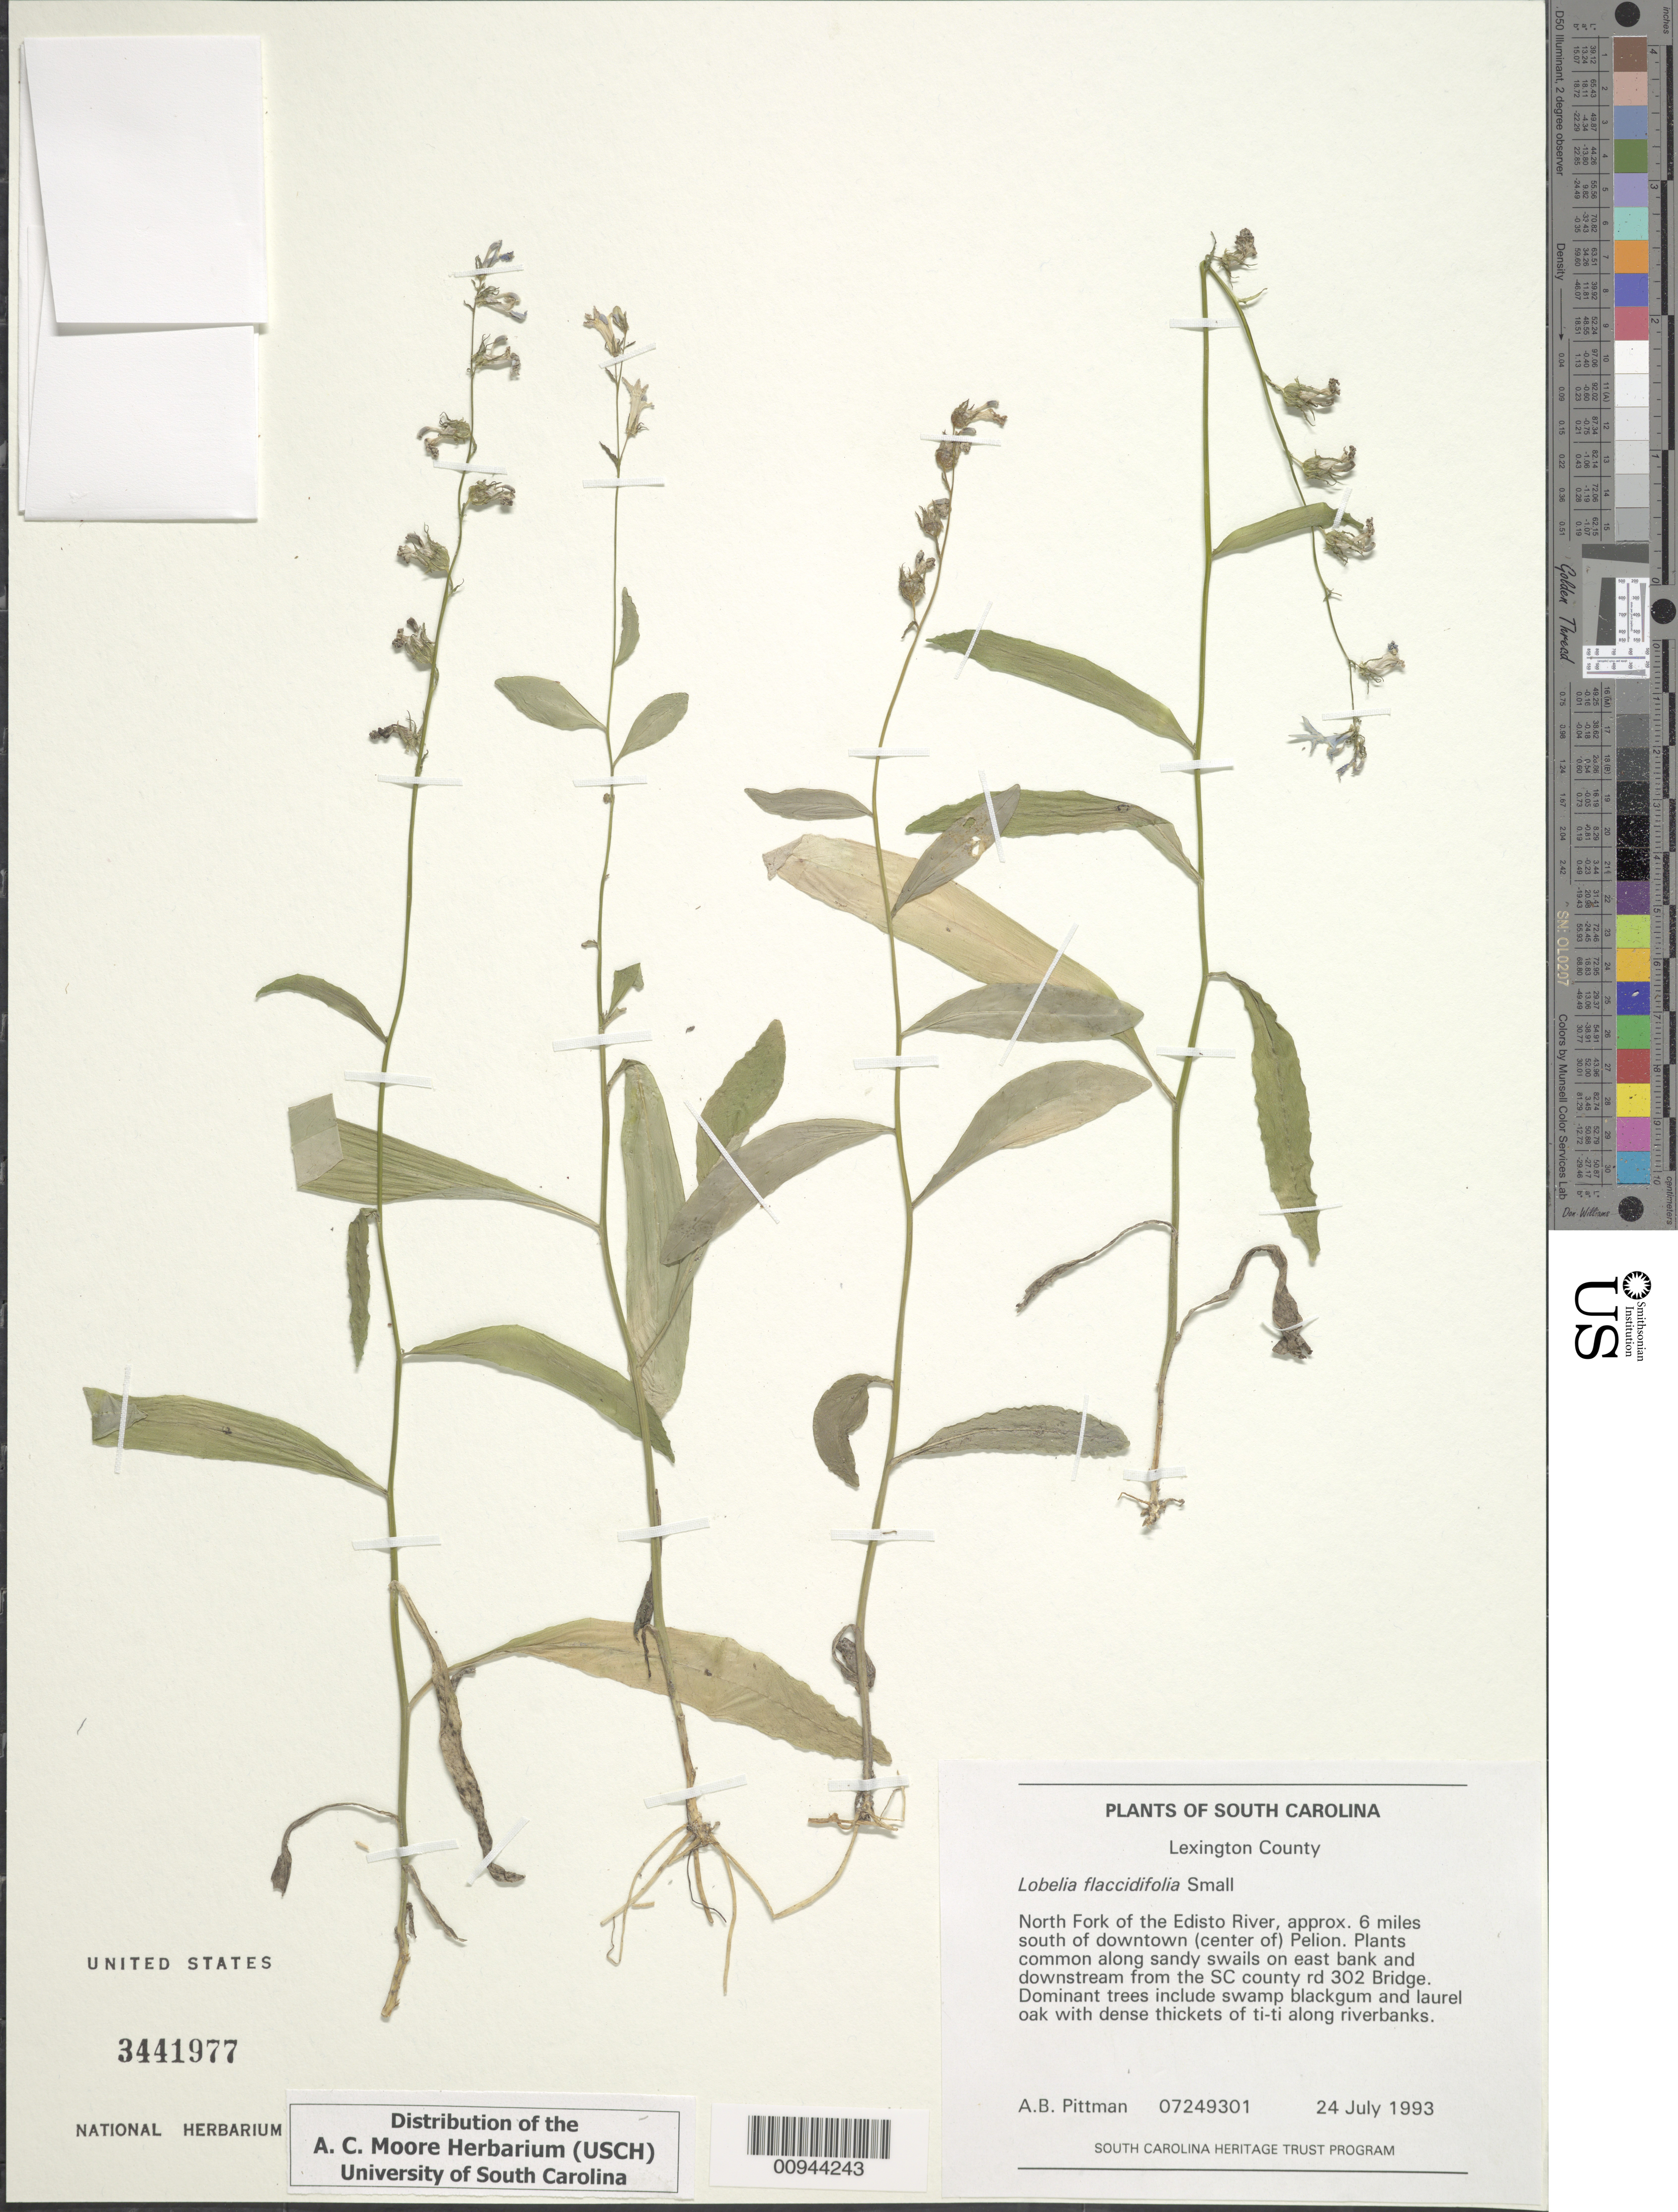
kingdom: Plantae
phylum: Tracheophyta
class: Magnoliopsida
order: Asterales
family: Campanulaceae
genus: Lobelia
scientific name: Lobelia flaccidifolia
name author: Small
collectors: A. B. Pittman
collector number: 07249301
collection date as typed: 24 July 1993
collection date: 1993-07-24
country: United States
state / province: South Carolina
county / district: Lexington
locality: North fork of the Edisto River, approx. 6 miles south of downtown (center of) Pelion. Downstream from the SC County Rd 302 Bridge.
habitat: along sandy swails on east bank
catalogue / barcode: US 3441977